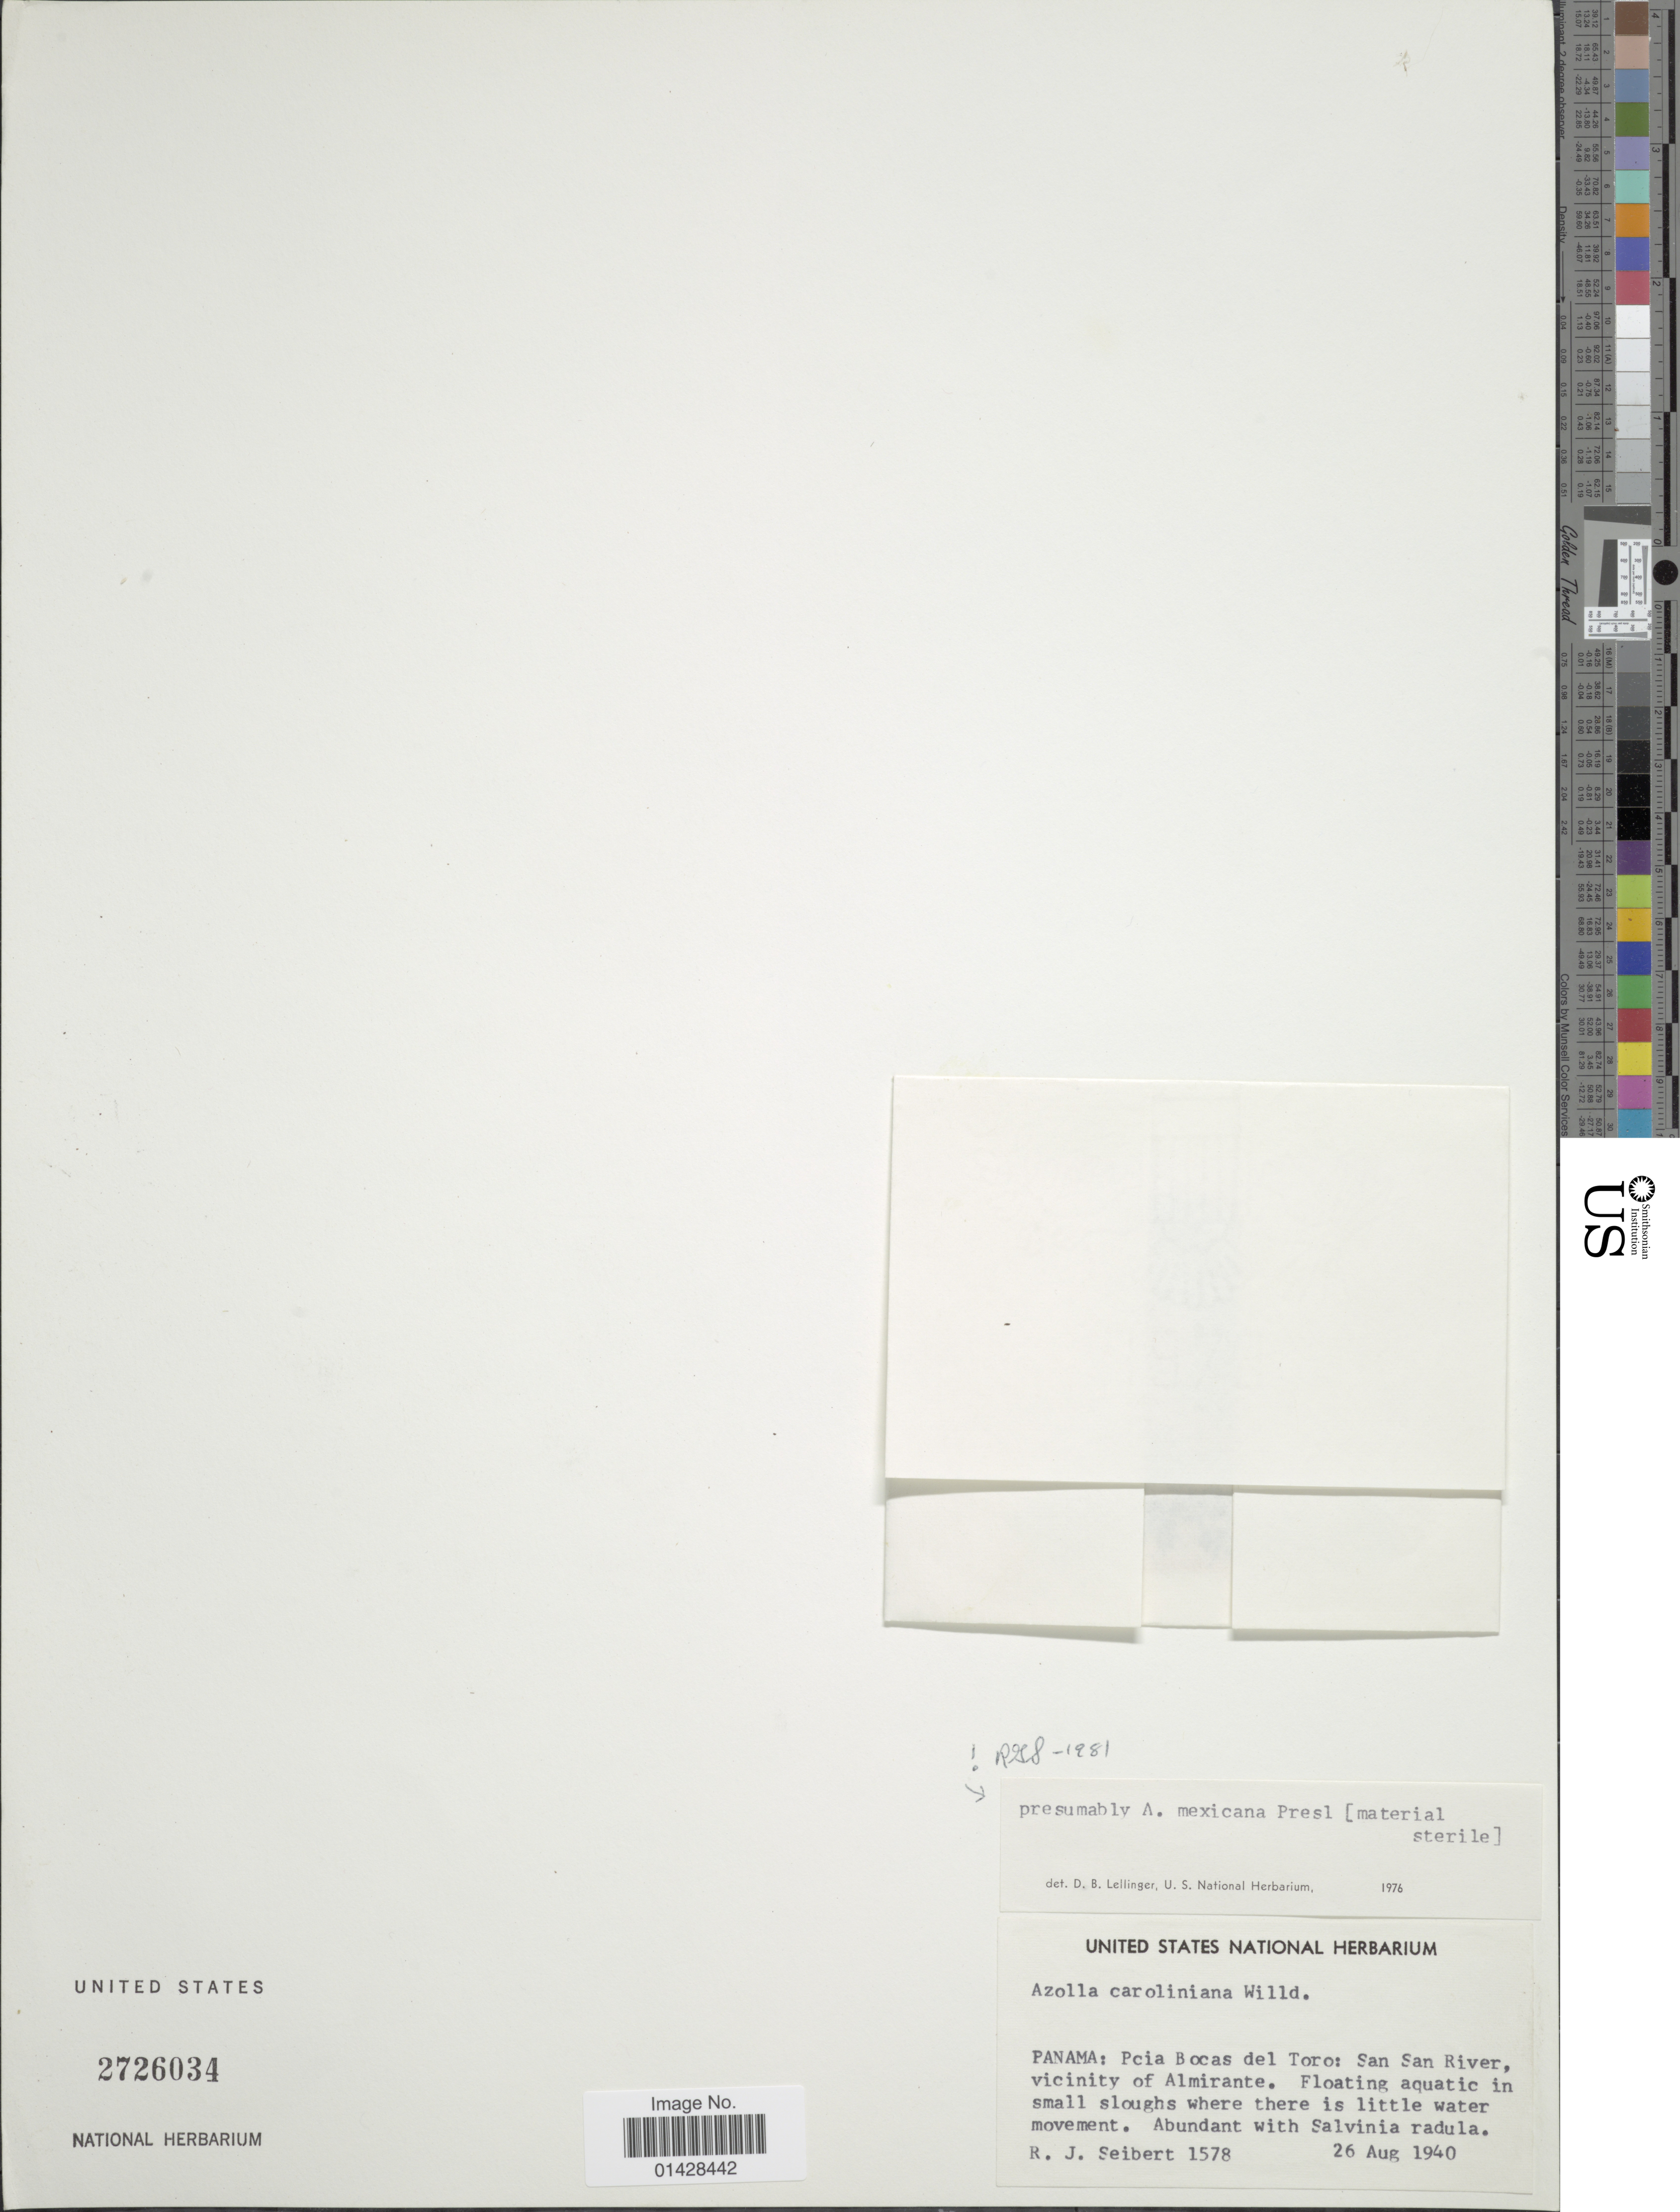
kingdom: Plantae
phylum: Tracheophyta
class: Polypodiopsida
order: Salviniales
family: Salviniaceae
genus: Azolla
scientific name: Azolla mexicana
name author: C. Presl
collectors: R. J. Seibert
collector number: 1578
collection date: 1940-08-26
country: Panama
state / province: Bocas del Toro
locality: San San River, vicinity of Almirante.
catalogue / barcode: US 2726034